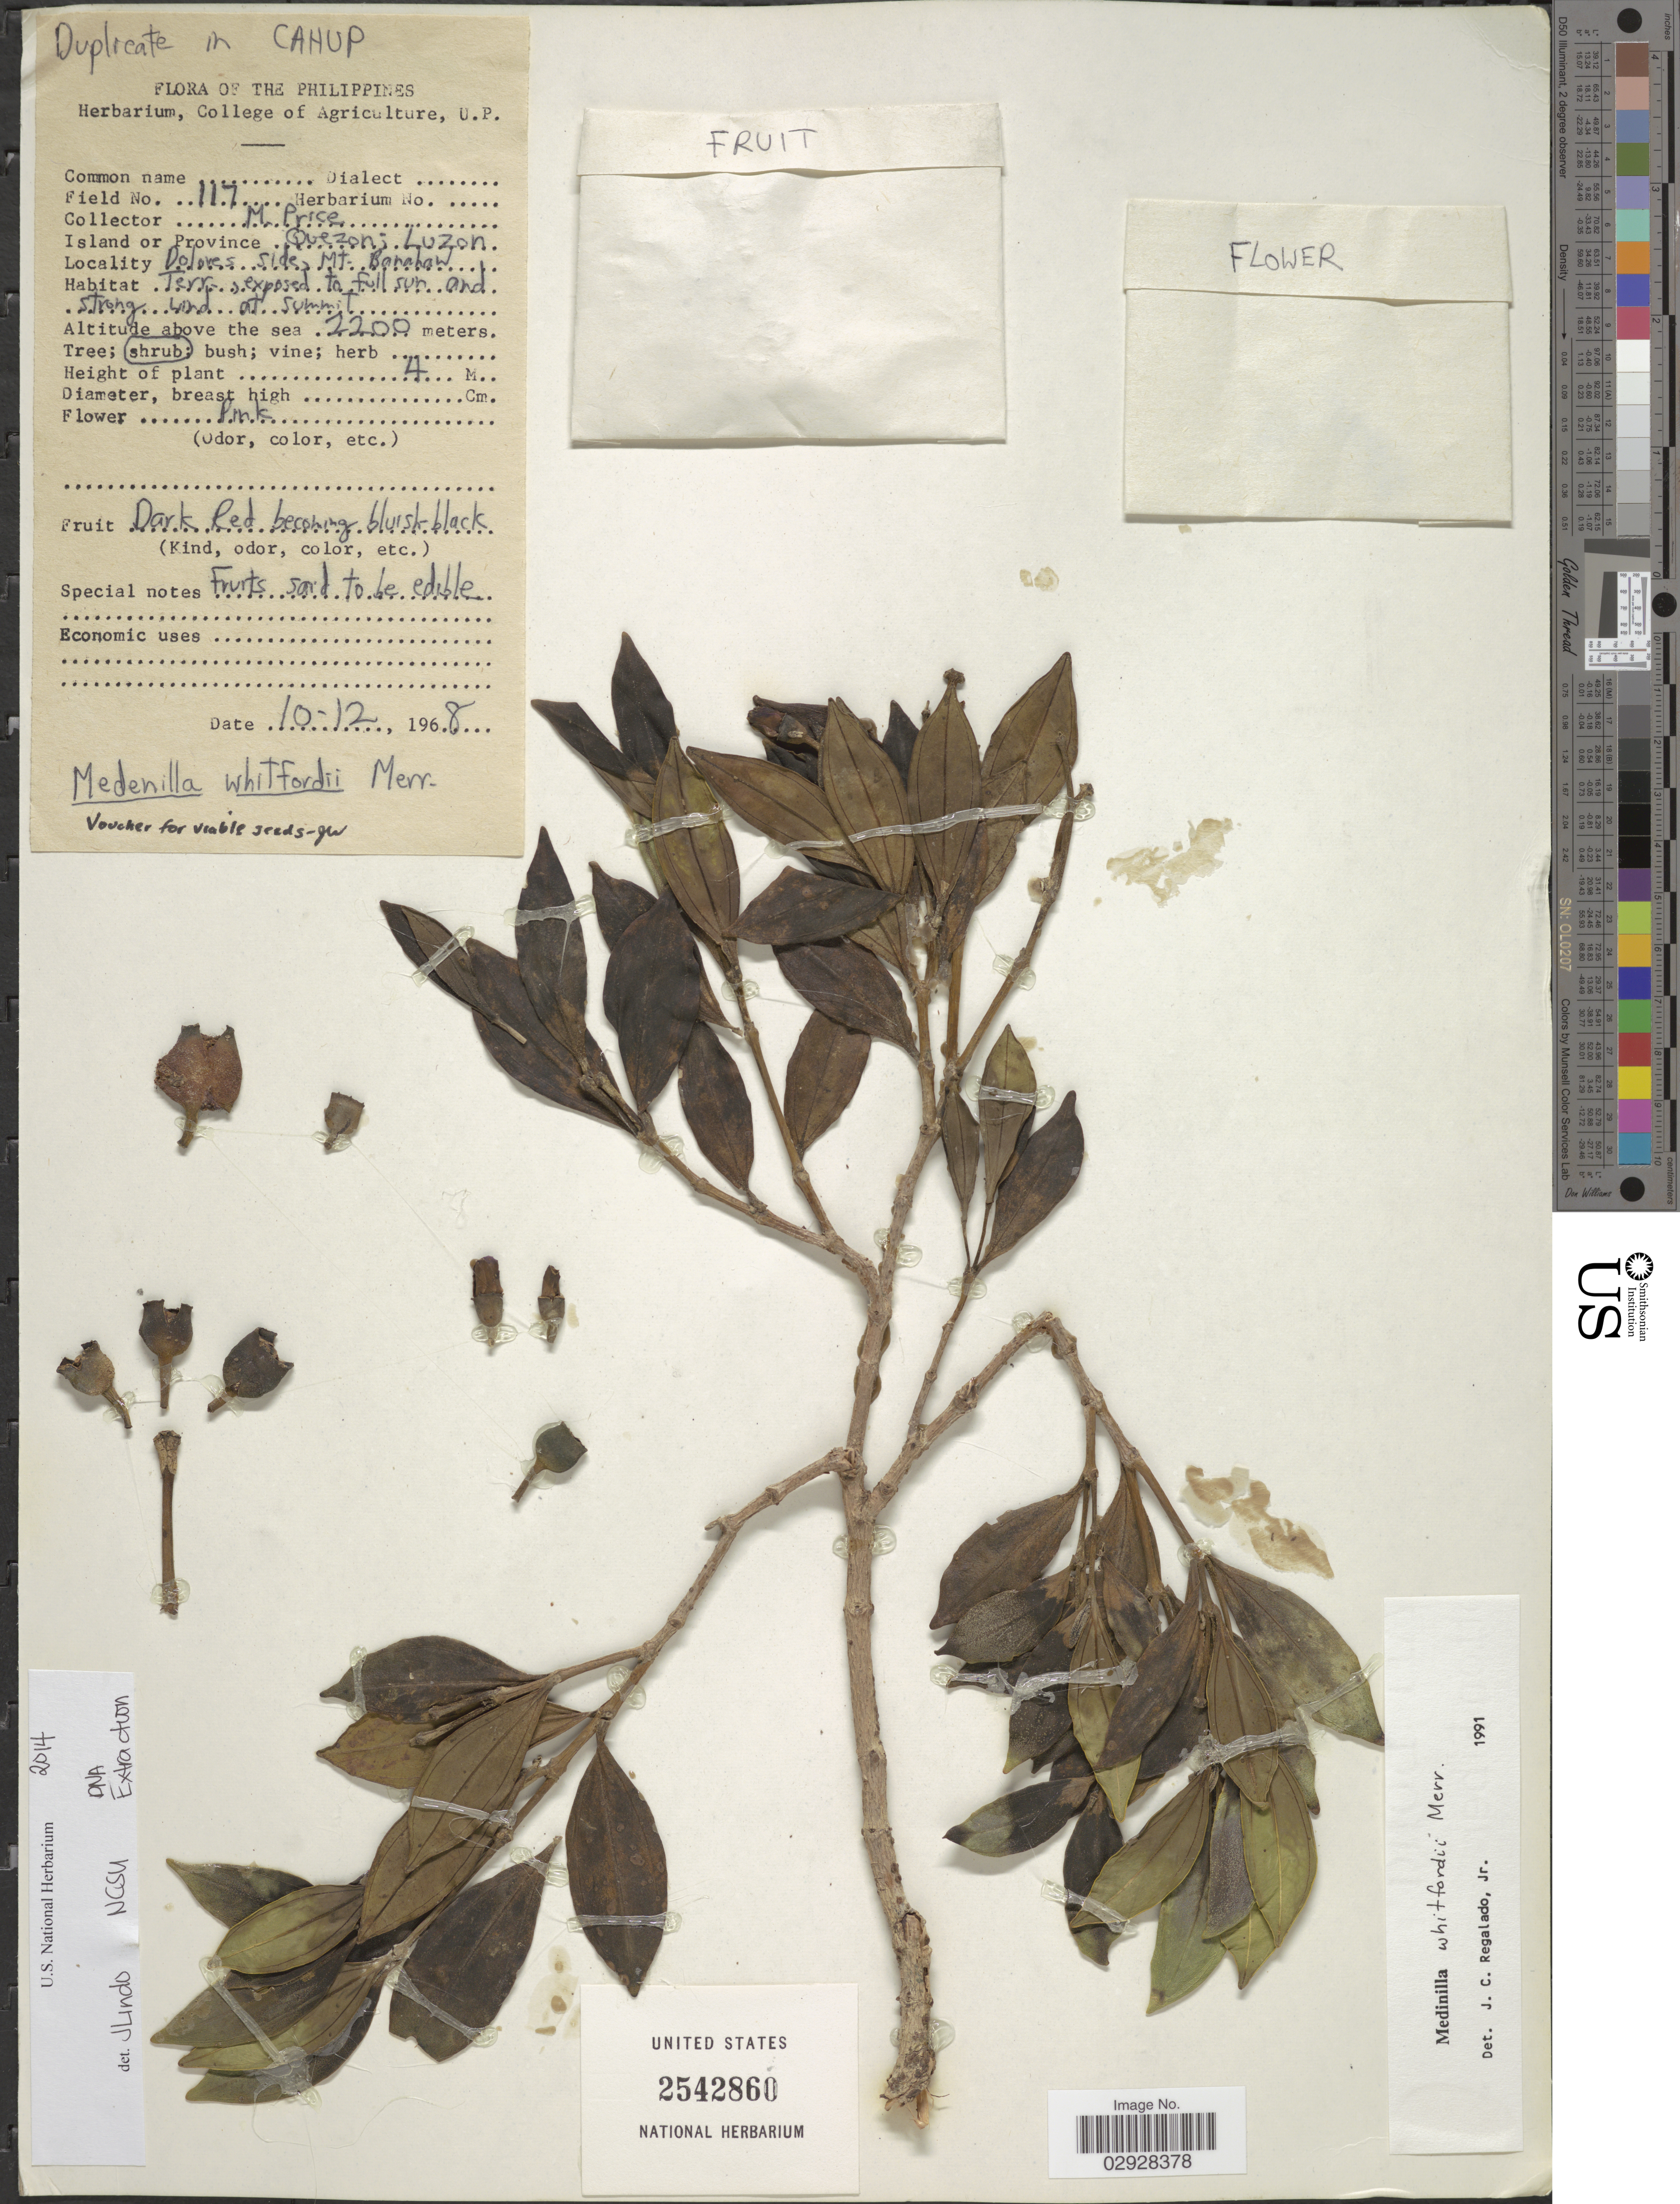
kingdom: Plantae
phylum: Tracheophyta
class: Magnoliopsida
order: Myrtales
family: Melastomataceae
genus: Medinilla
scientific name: Medinilla whitfordii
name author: Merr.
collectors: M. G. Price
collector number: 117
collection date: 1968-12-10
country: Philippines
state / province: Calabarzon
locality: Island of Province Quezon; Luzon. Doloves side, Mt. Banahaw.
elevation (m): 2200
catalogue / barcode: US 2542860